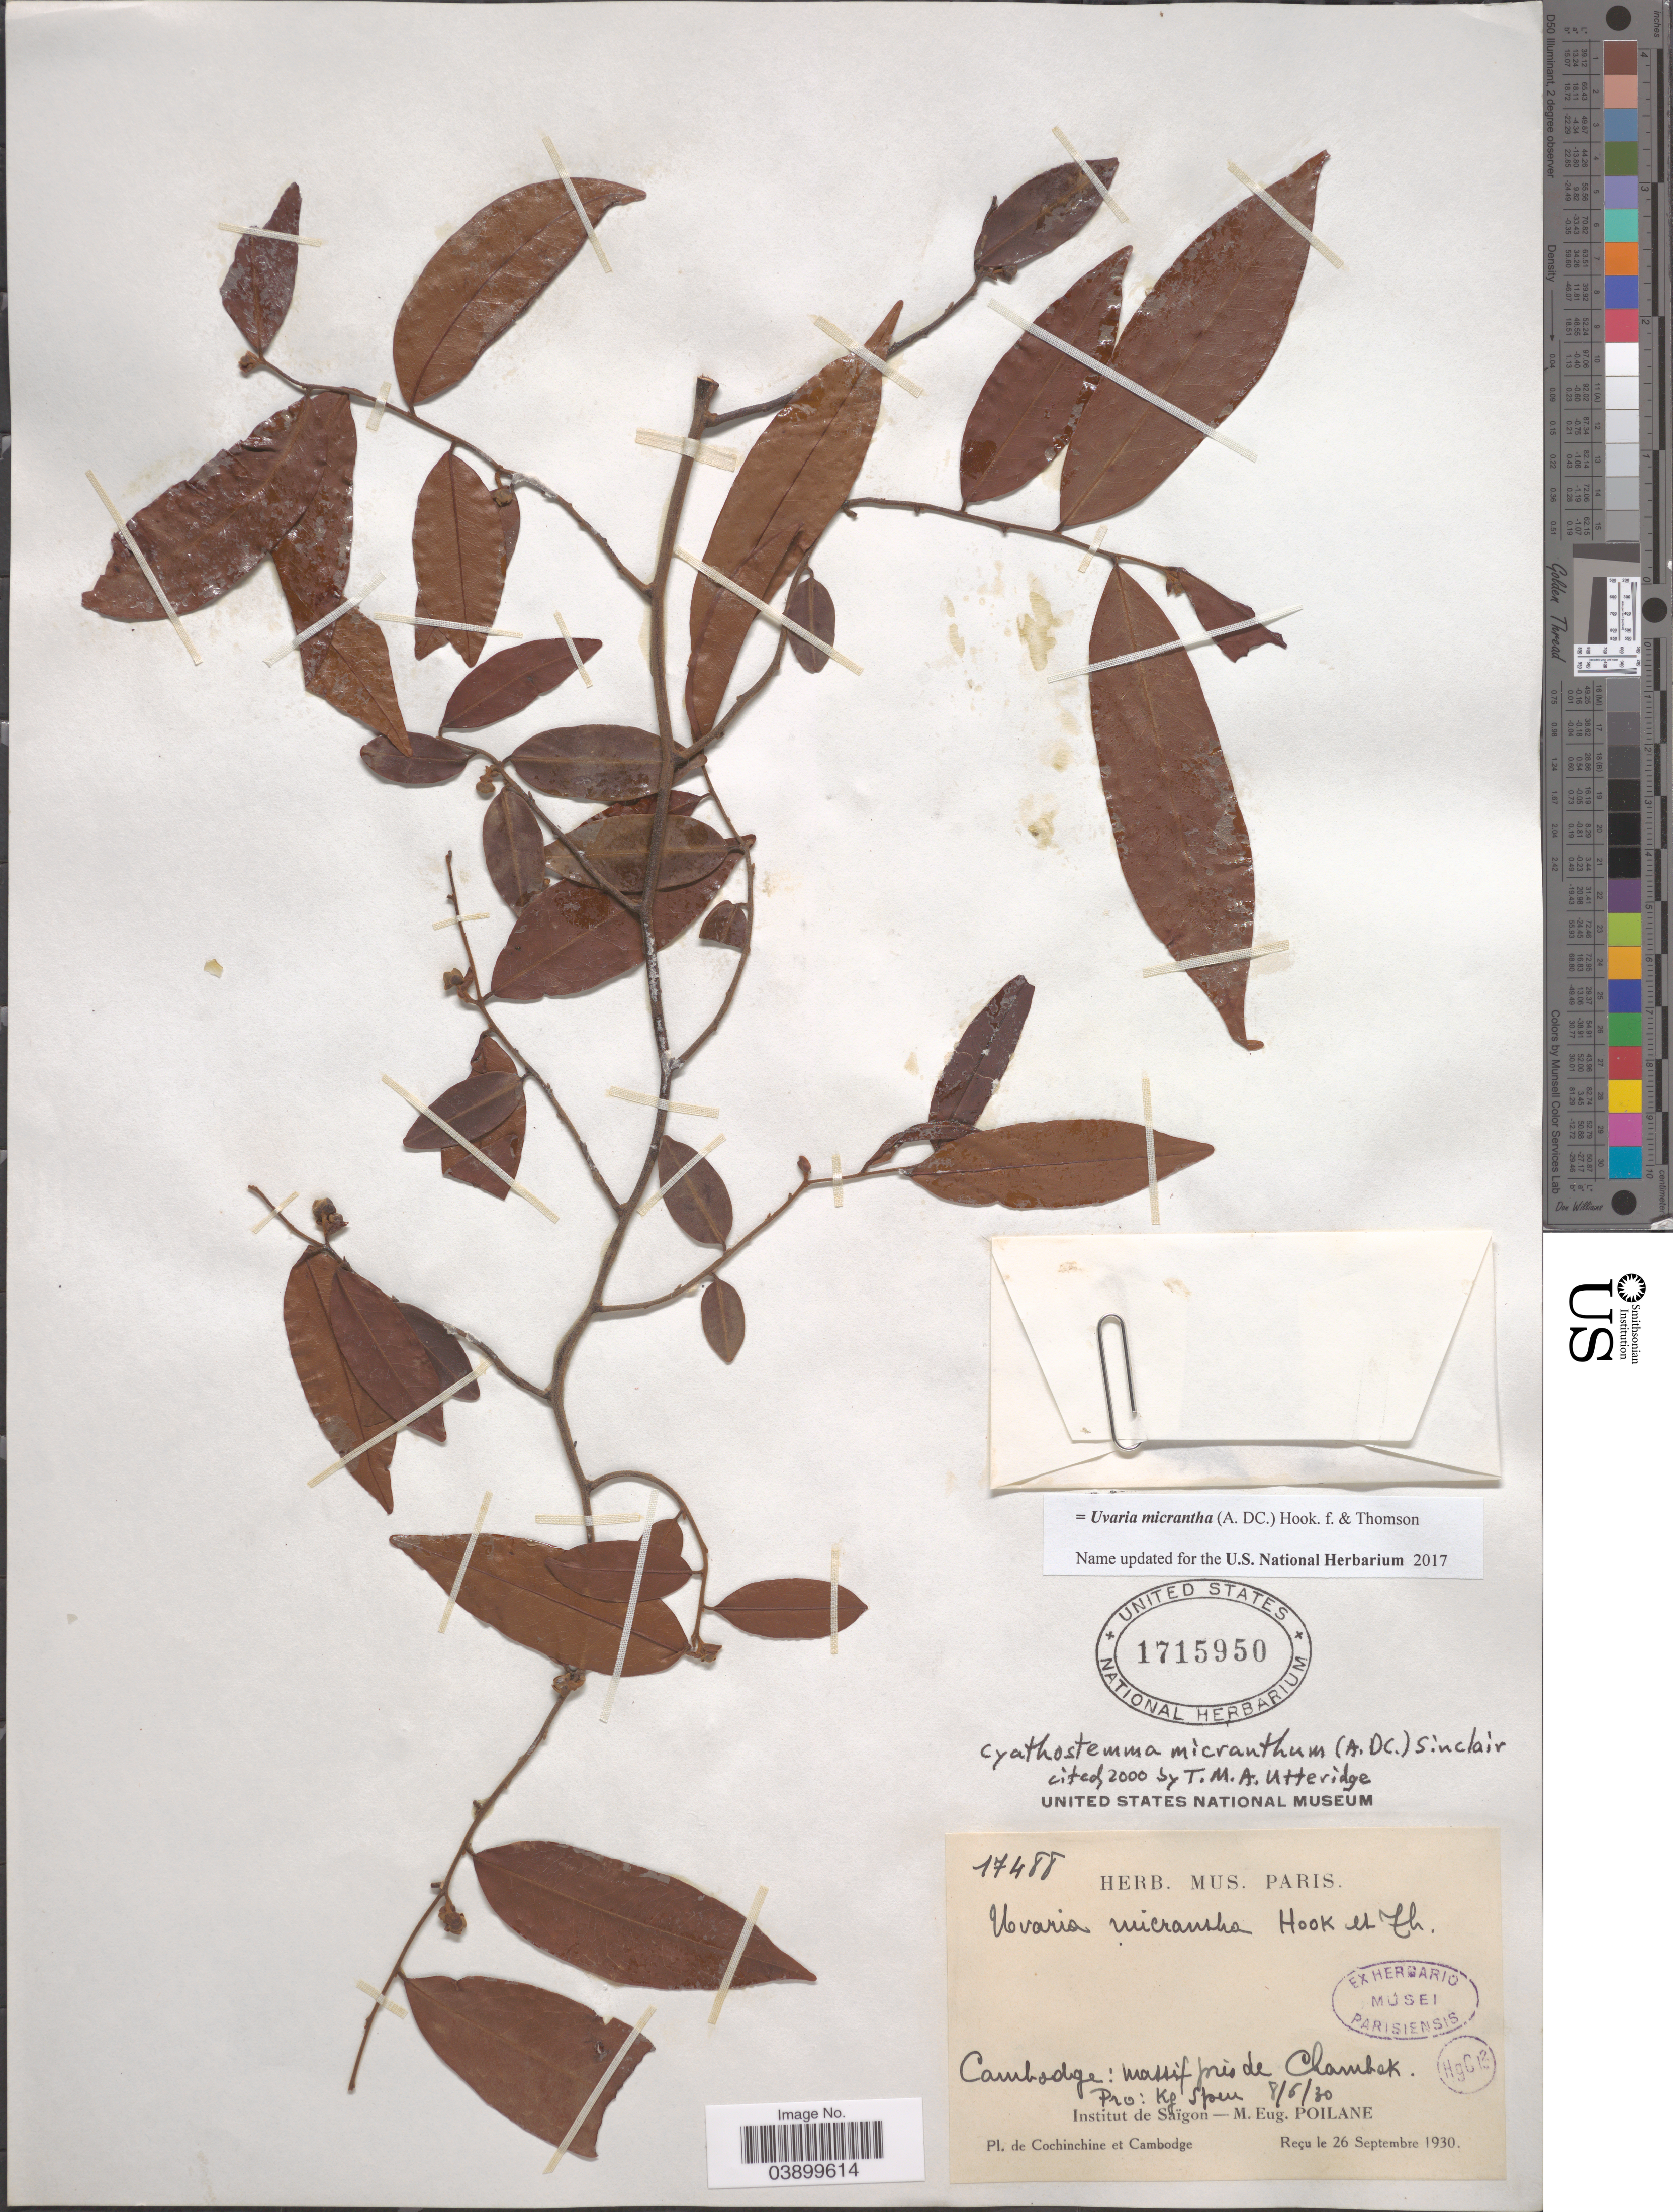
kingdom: Plantae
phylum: Tracheophyta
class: Magnoliopsida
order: Magnoliales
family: Annonaceae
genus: Uvaria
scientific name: Uvaria micrantha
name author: (A. DC.) Hook. f. & Thomson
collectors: M. Poilane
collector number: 17488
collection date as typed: Transcribed d/m/y: 8/6/30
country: Cambodia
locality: Cambodge: Massif prés de Chambek. Pro: Kg Speu. Cochinchine et Cambodge.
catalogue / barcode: US 1715950